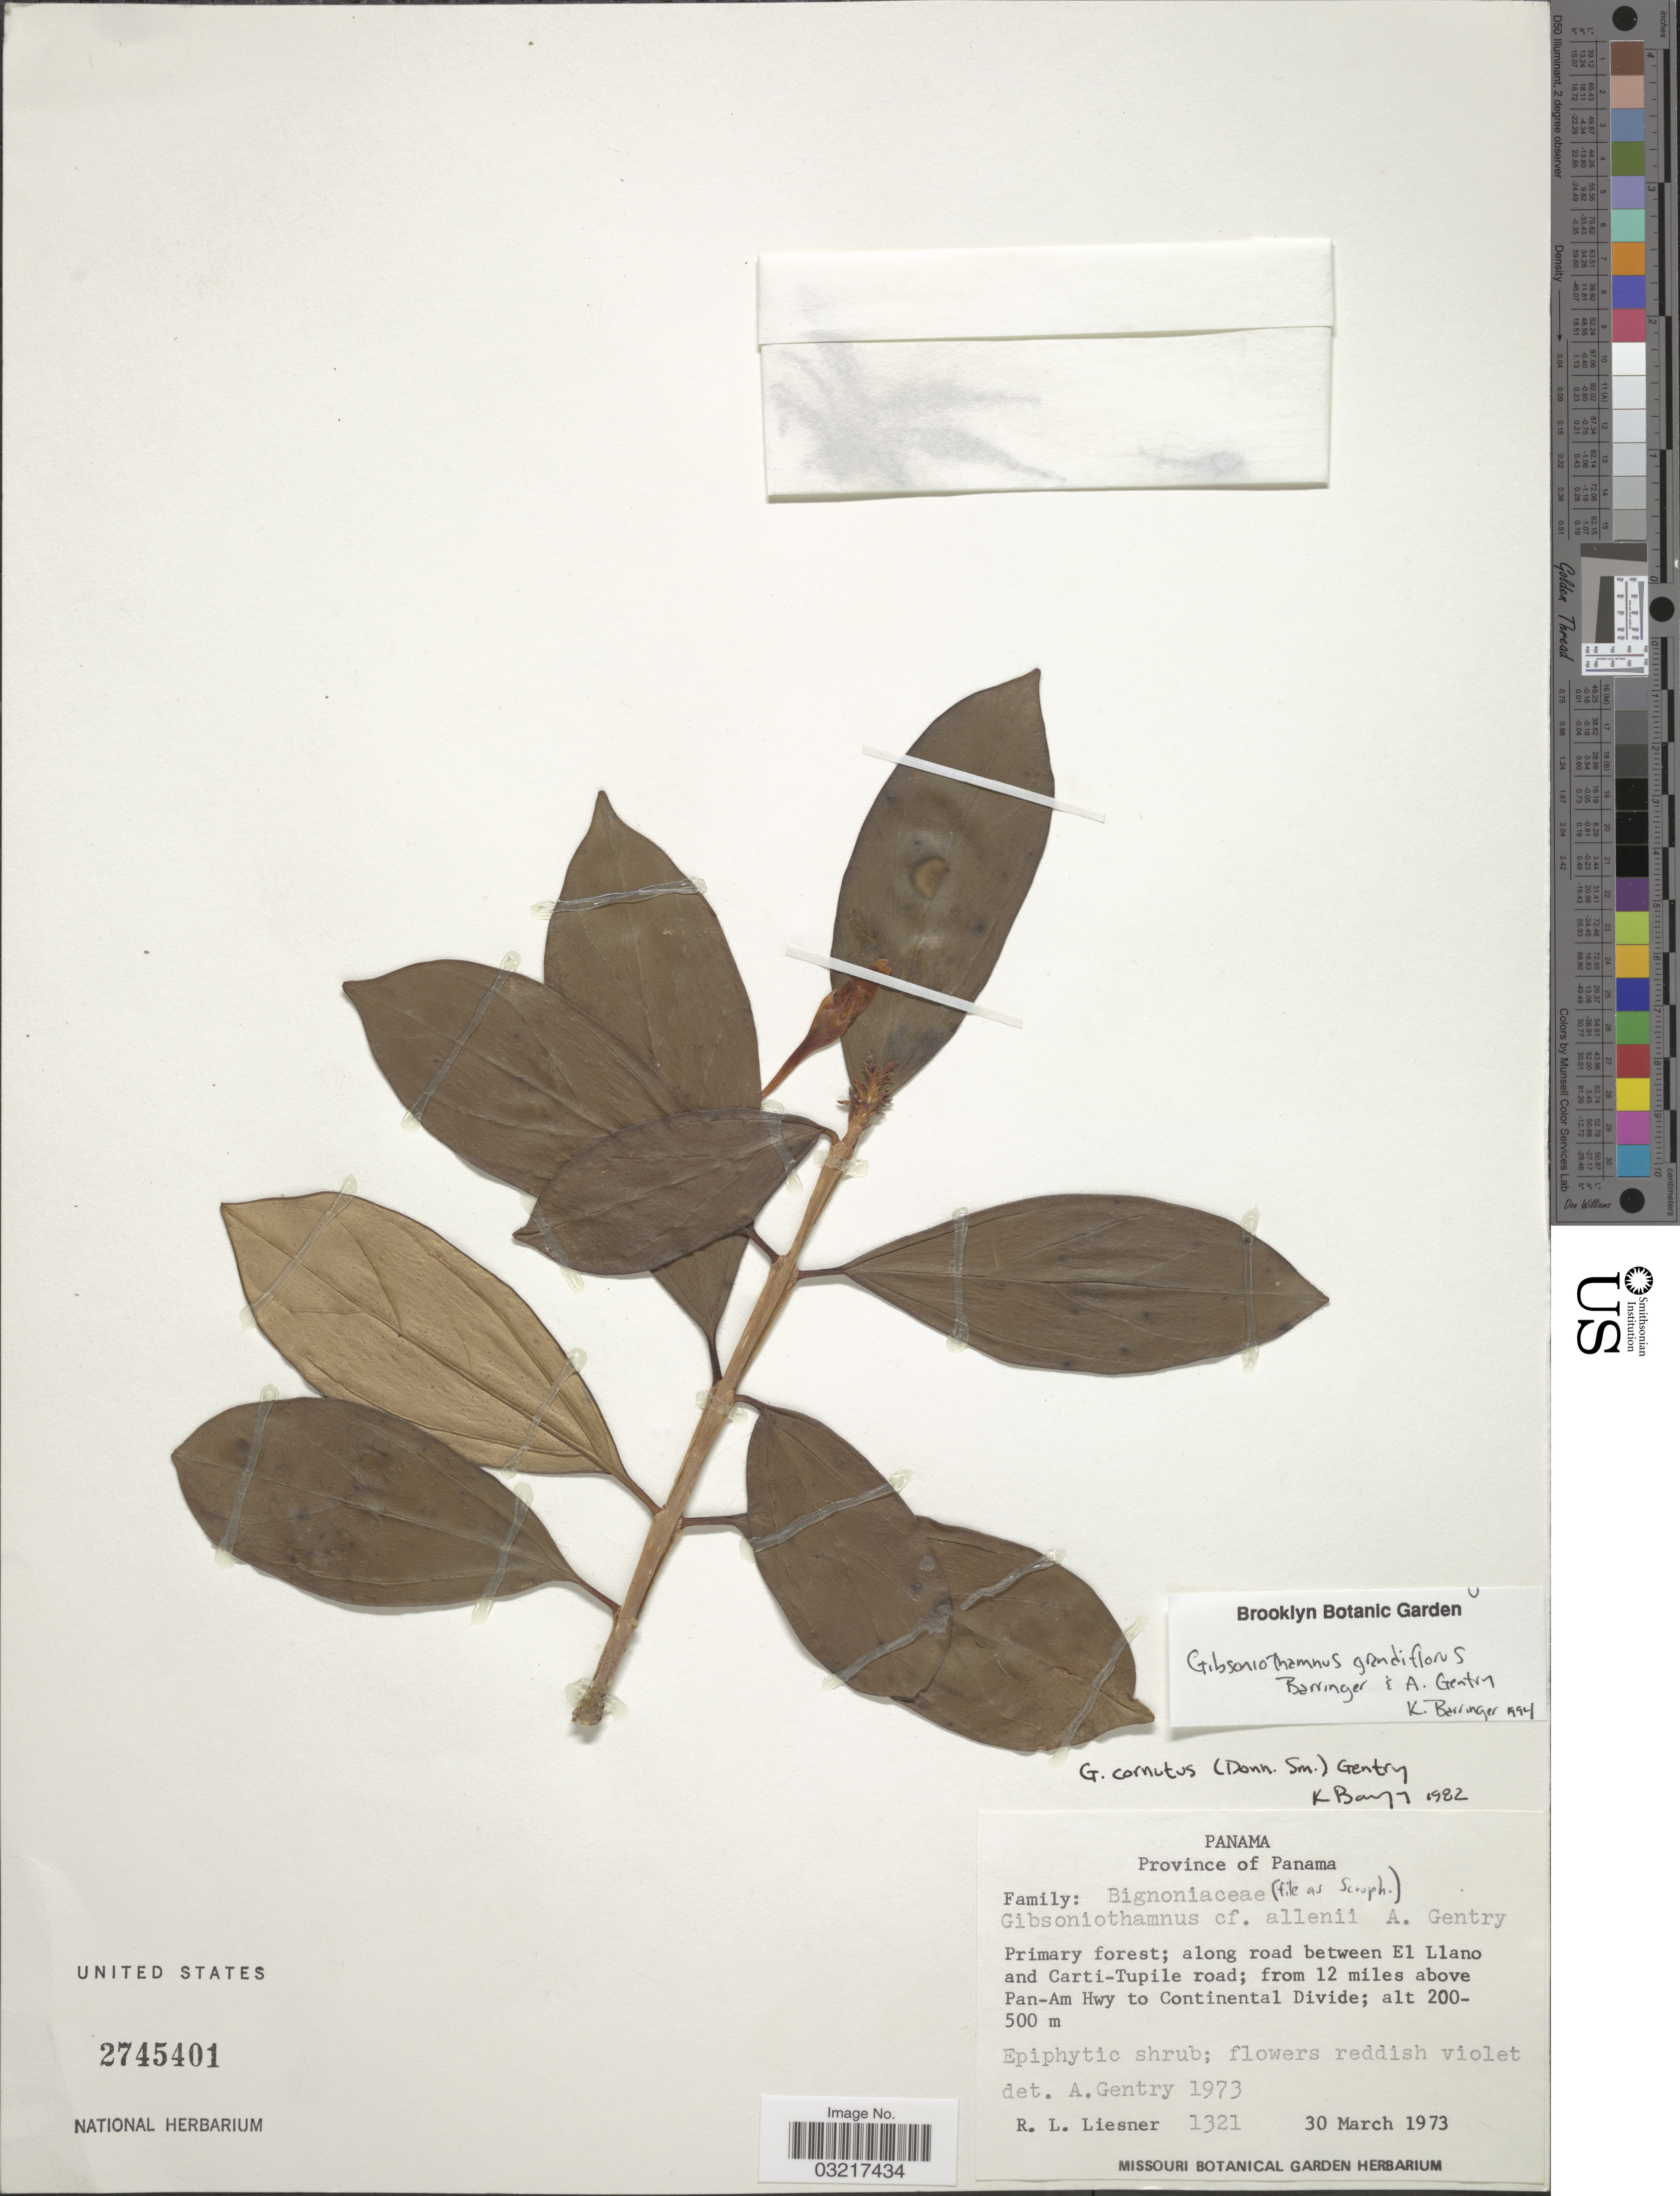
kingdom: Plantae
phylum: Tracheophyta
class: Magnoliopsida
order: Lamiales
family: Schlegeliaceae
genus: Gibsoniothamnus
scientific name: Gibsoniothamnus grandiflorus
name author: A.H. Gentry & Barringer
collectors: R. L. Liesner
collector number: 1321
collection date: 1973-03-30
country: Panama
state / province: Panamá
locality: Primary forest; along road between El Llano and Carti-Tupile road; from 12 miles above Pan-Am Hwy to Continental Divide.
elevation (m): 200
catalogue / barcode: US 2745401